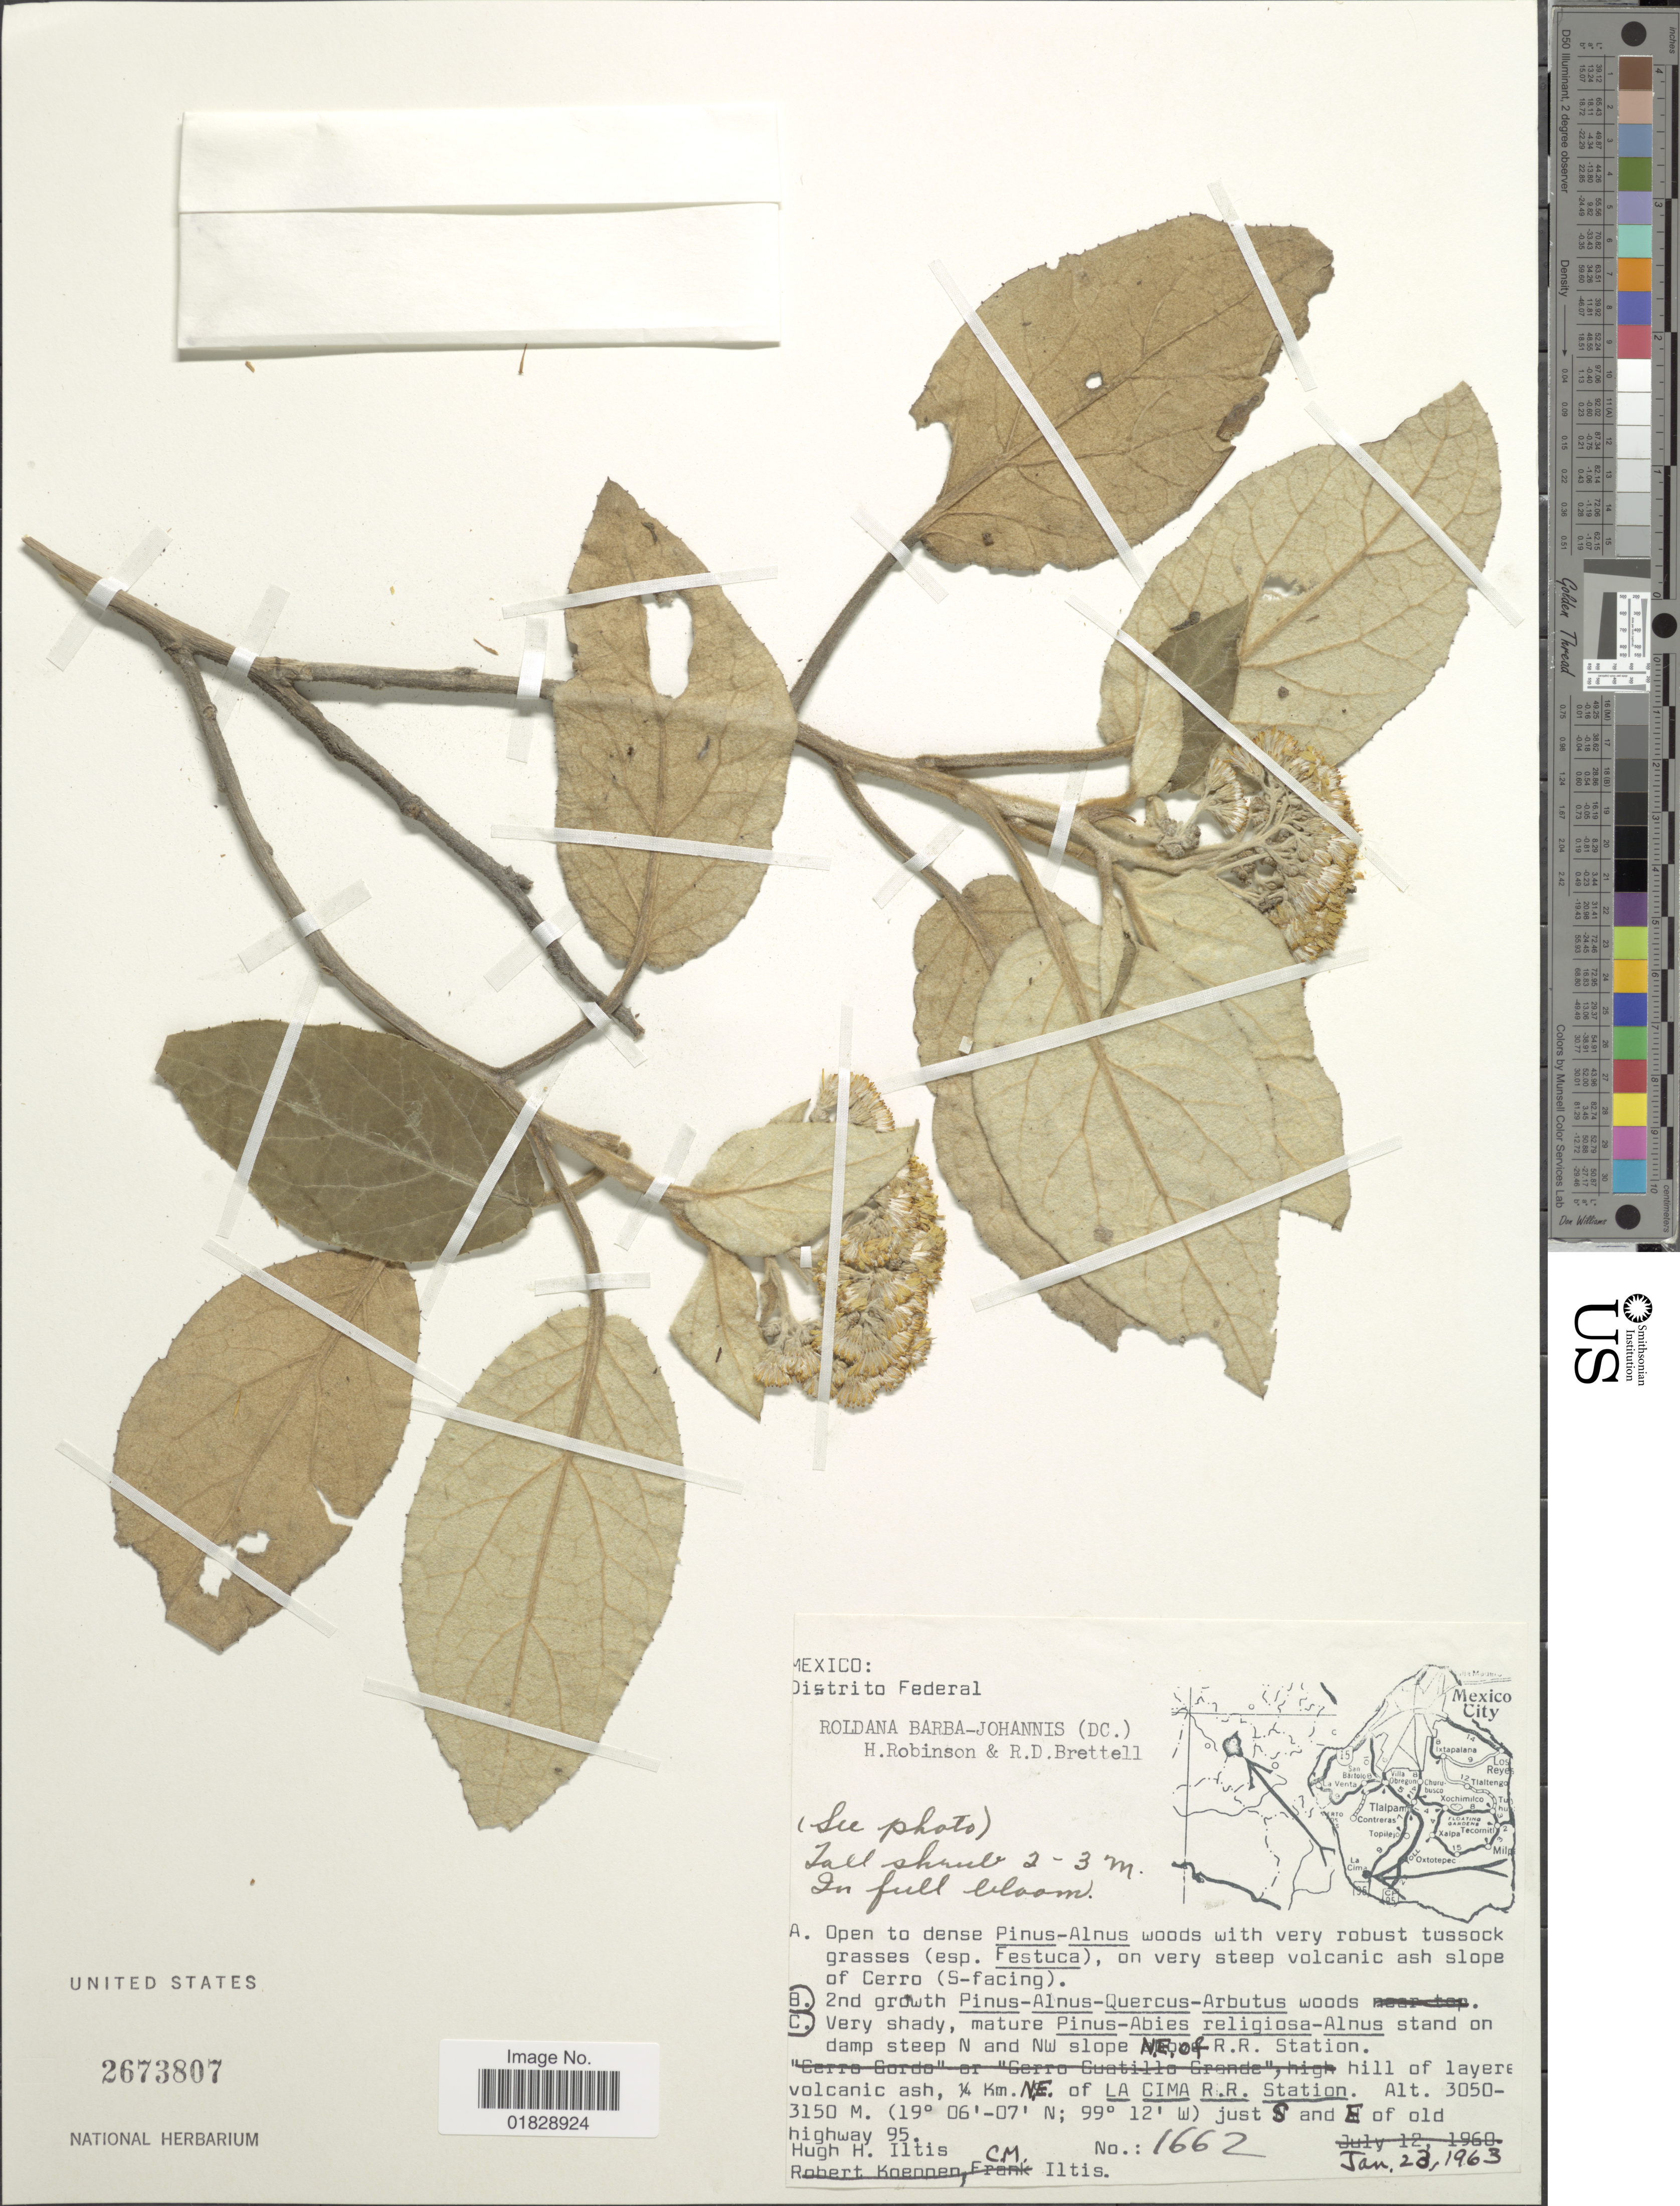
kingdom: Plantae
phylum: Tracheophyta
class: Magnoliopsida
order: Asterales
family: Asteraceae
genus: Roldana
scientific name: Roldana barba-johannis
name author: (DC.) H. Rob. & Brettell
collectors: H. H. Iltis & C. M Iltis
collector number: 1662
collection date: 1963-01-23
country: Mexico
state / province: Distrito Federal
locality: Stand on damp steep N and NW slope NE of R.R. Station. Hill of layers volcanic ash,  Km. NE. of La Cima R.R. Station, just S and E of old highway 95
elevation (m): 3050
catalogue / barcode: US 2673807